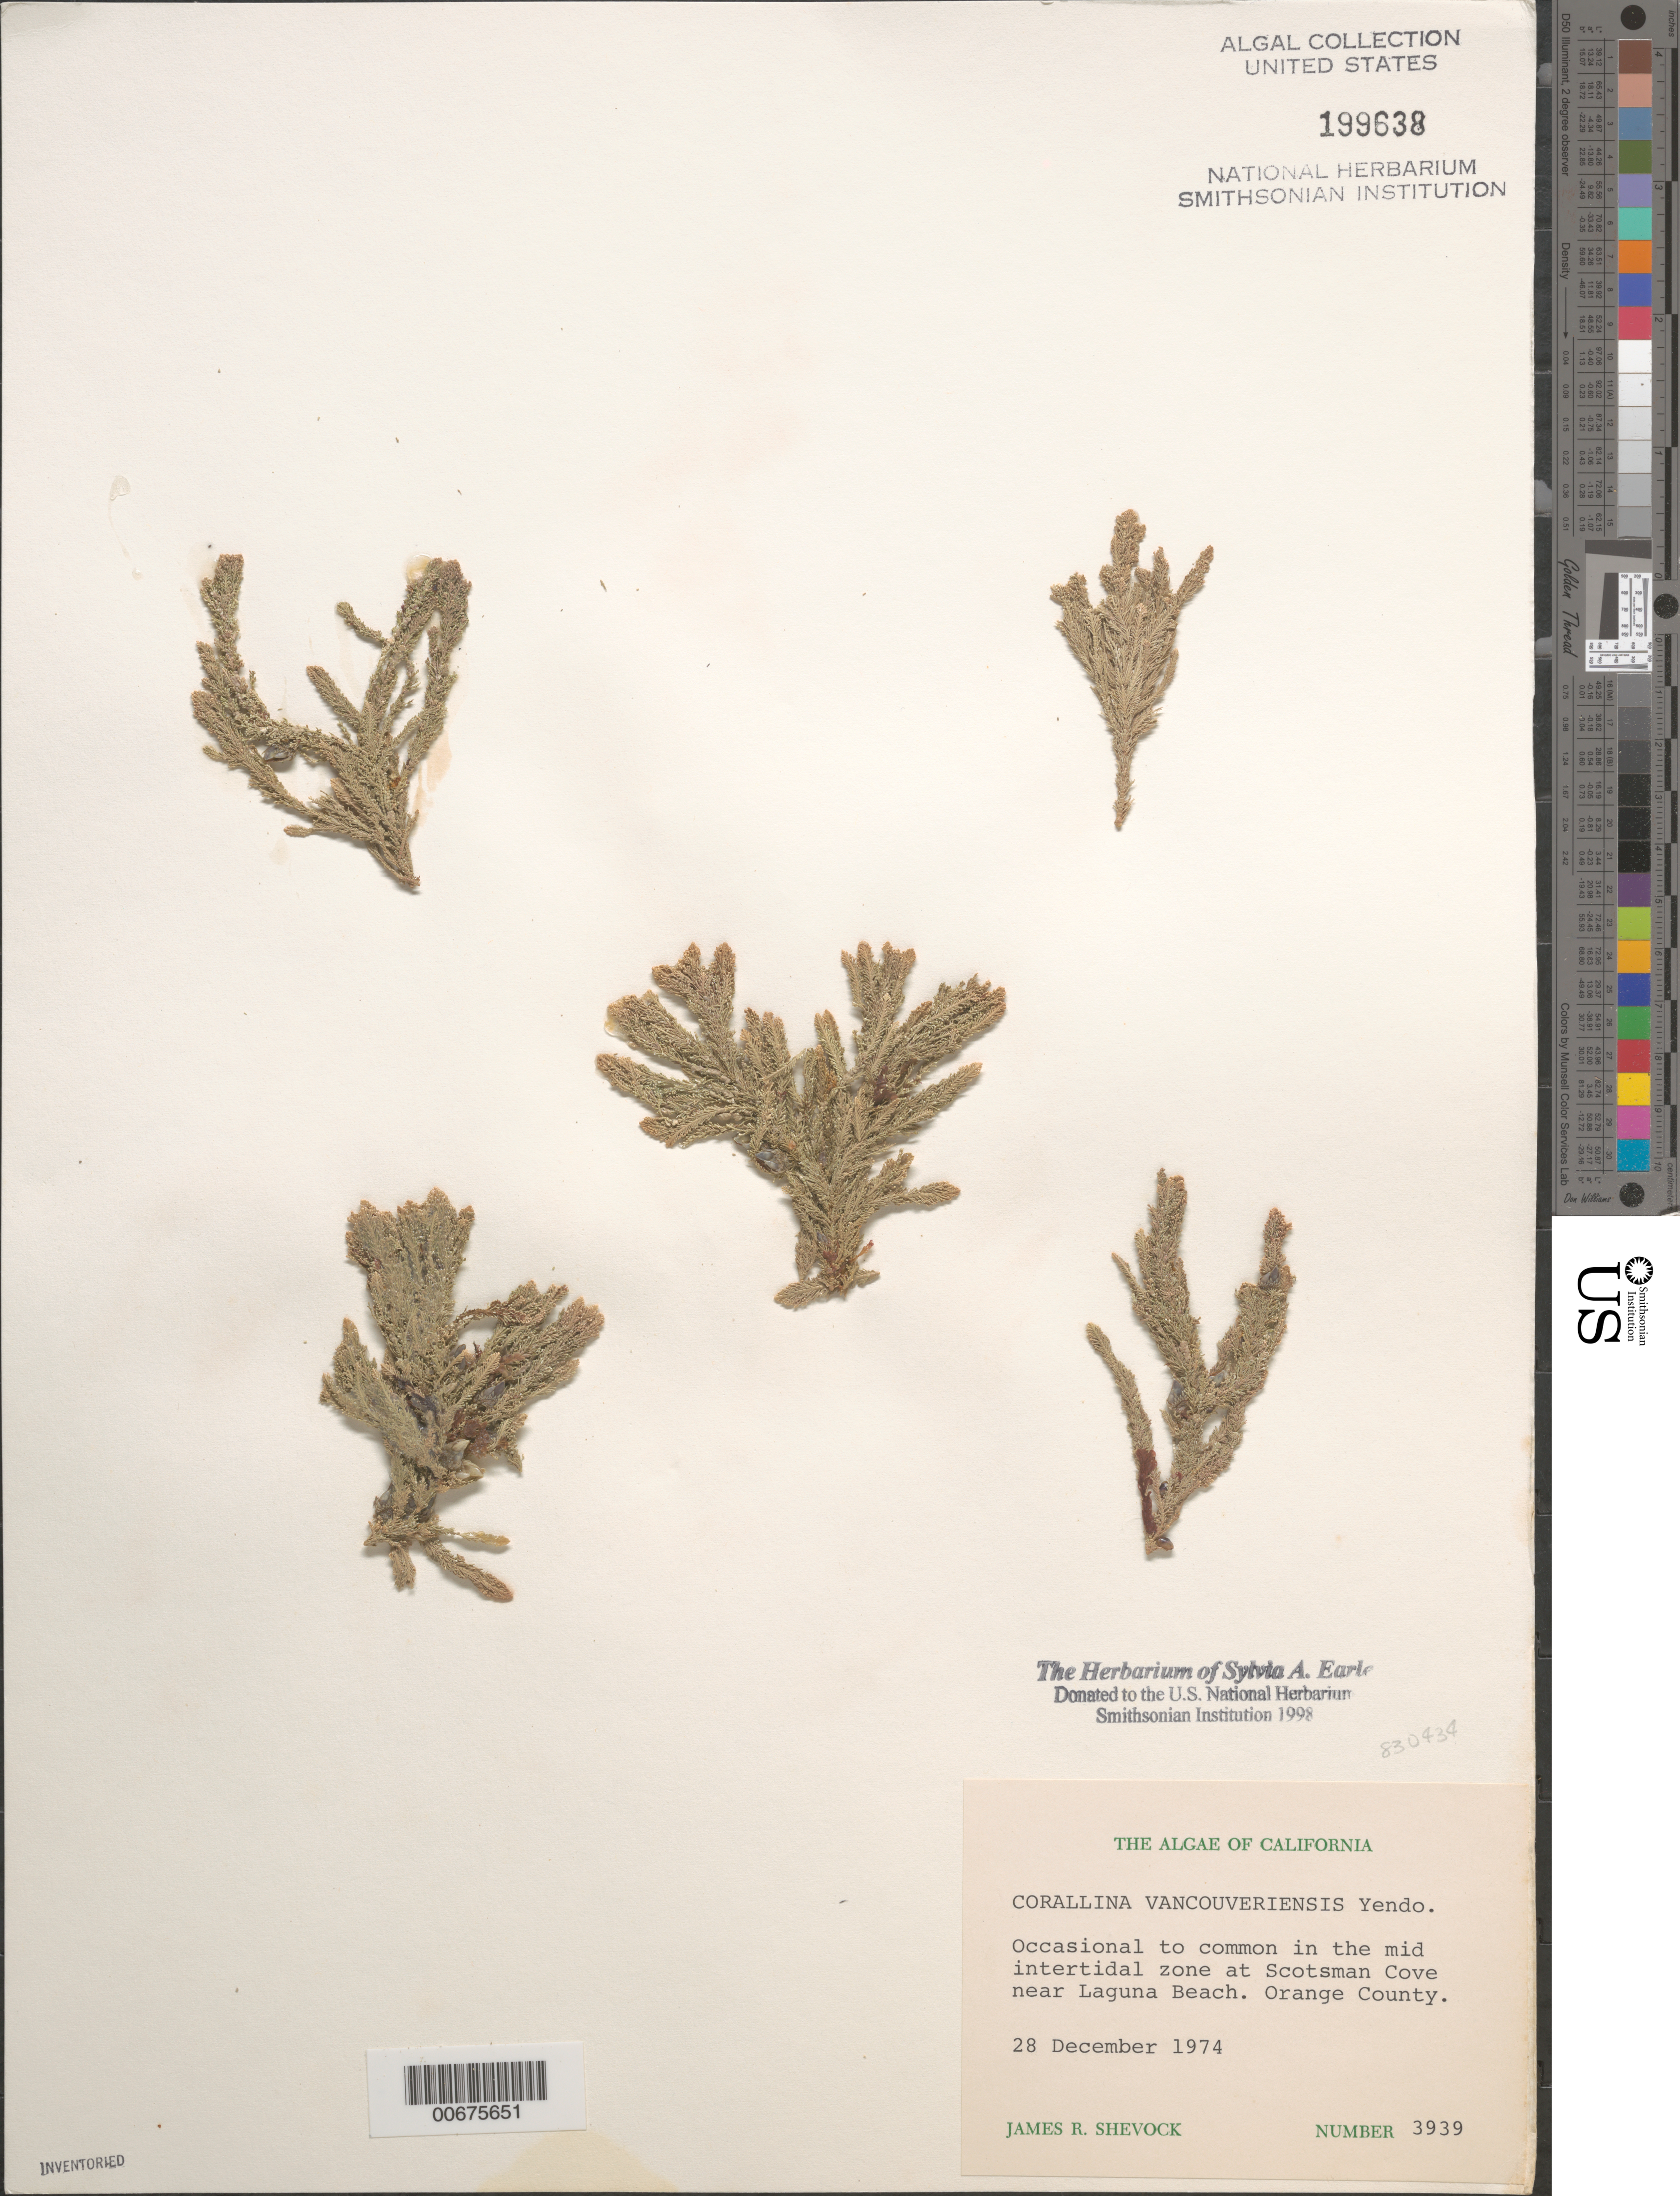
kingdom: Plantae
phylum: Rhodophyta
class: Florideophyceae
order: Corallinales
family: Corallinaceae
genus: Corallina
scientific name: Corallina vancouveriensis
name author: Yendo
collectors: J. R. Shevock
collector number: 3939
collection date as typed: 28 Dec 1974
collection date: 1974-12-28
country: United States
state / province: California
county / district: Orange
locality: Scotsman Cove, near Laguna Beach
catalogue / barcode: US 199638